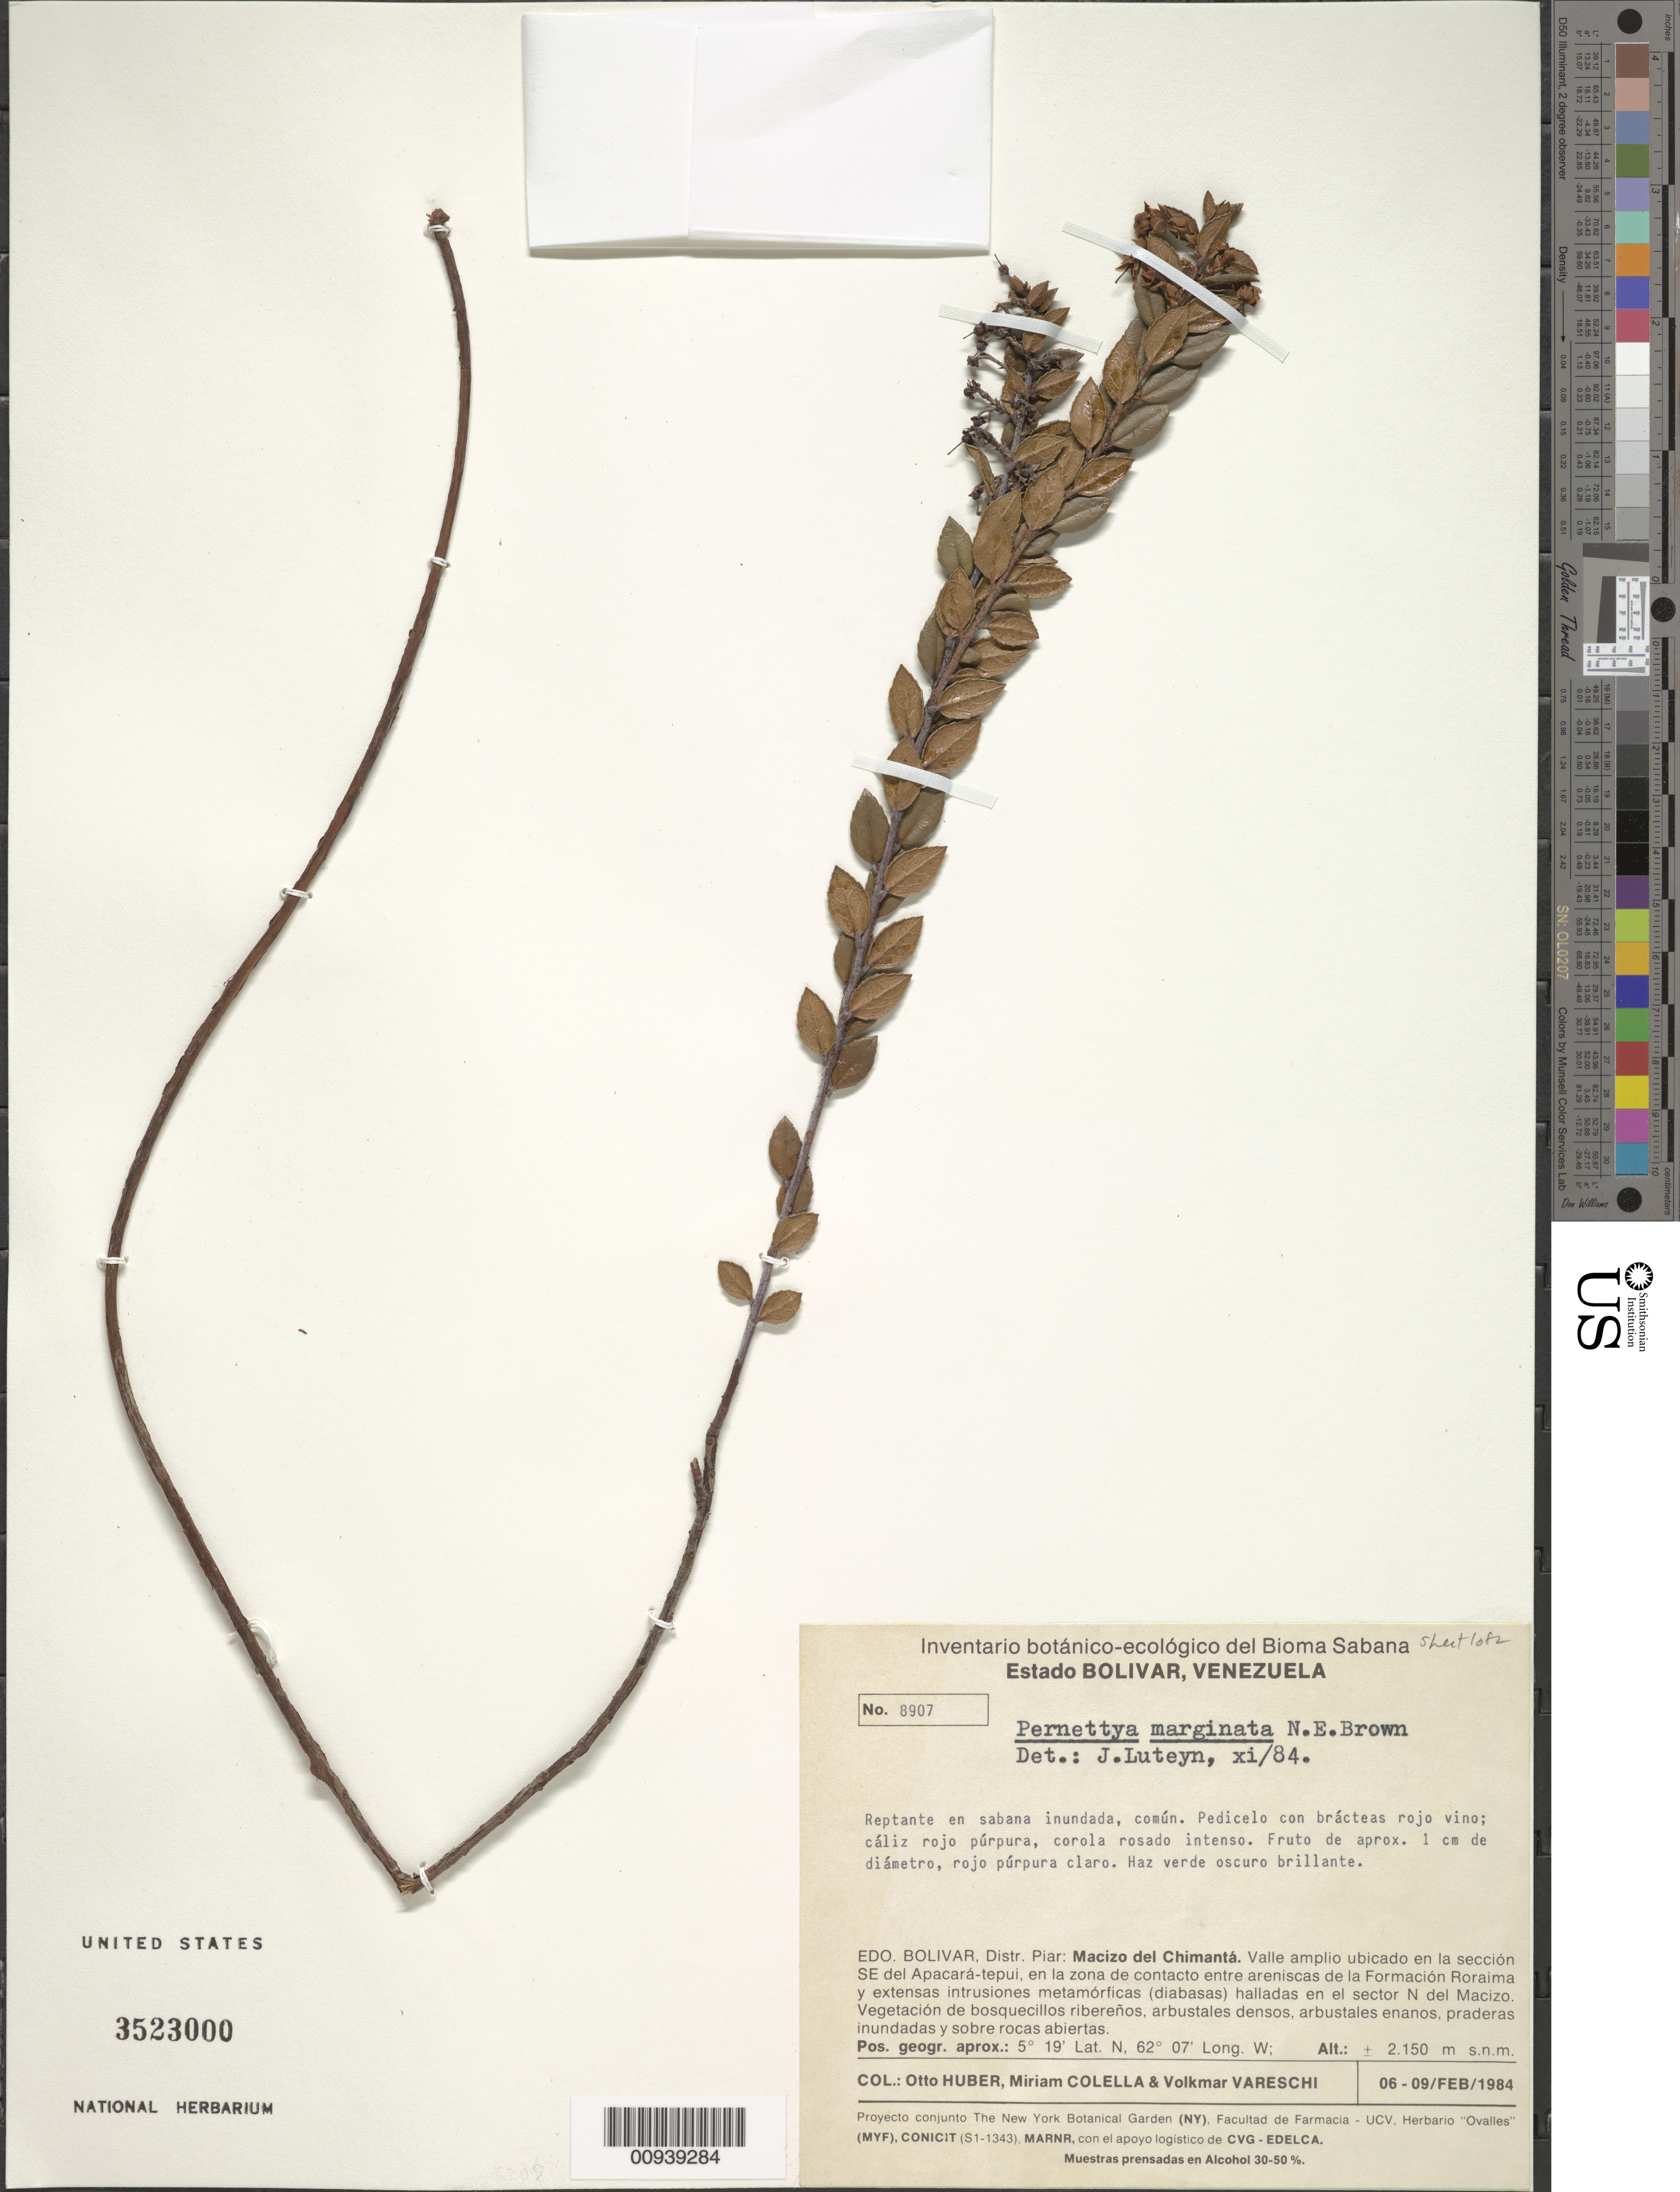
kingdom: Plantae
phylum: Tracheophyta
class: Magnoliopsida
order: Ericales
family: Ericaceae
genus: Pernettya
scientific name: Pernettya marginata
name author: N.E. Br.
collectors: O. Huber, M. Colella & V. Vareschi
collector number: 8907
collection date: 1984-02-06/1984-02-09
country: Venezuela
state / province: Bolivar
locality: Edo. Bolivar, Distr. Piar: Macizo del Chimantá. Valle amplio ubicado en la sección SE del Apacará-tepui, en la zona de contacto entre areniscas de la Formación Roraima y extensas intrusiones metamórficas (diabasa) halladas en el sector N del Macizo.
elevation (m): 2150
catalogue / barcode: US 3523000